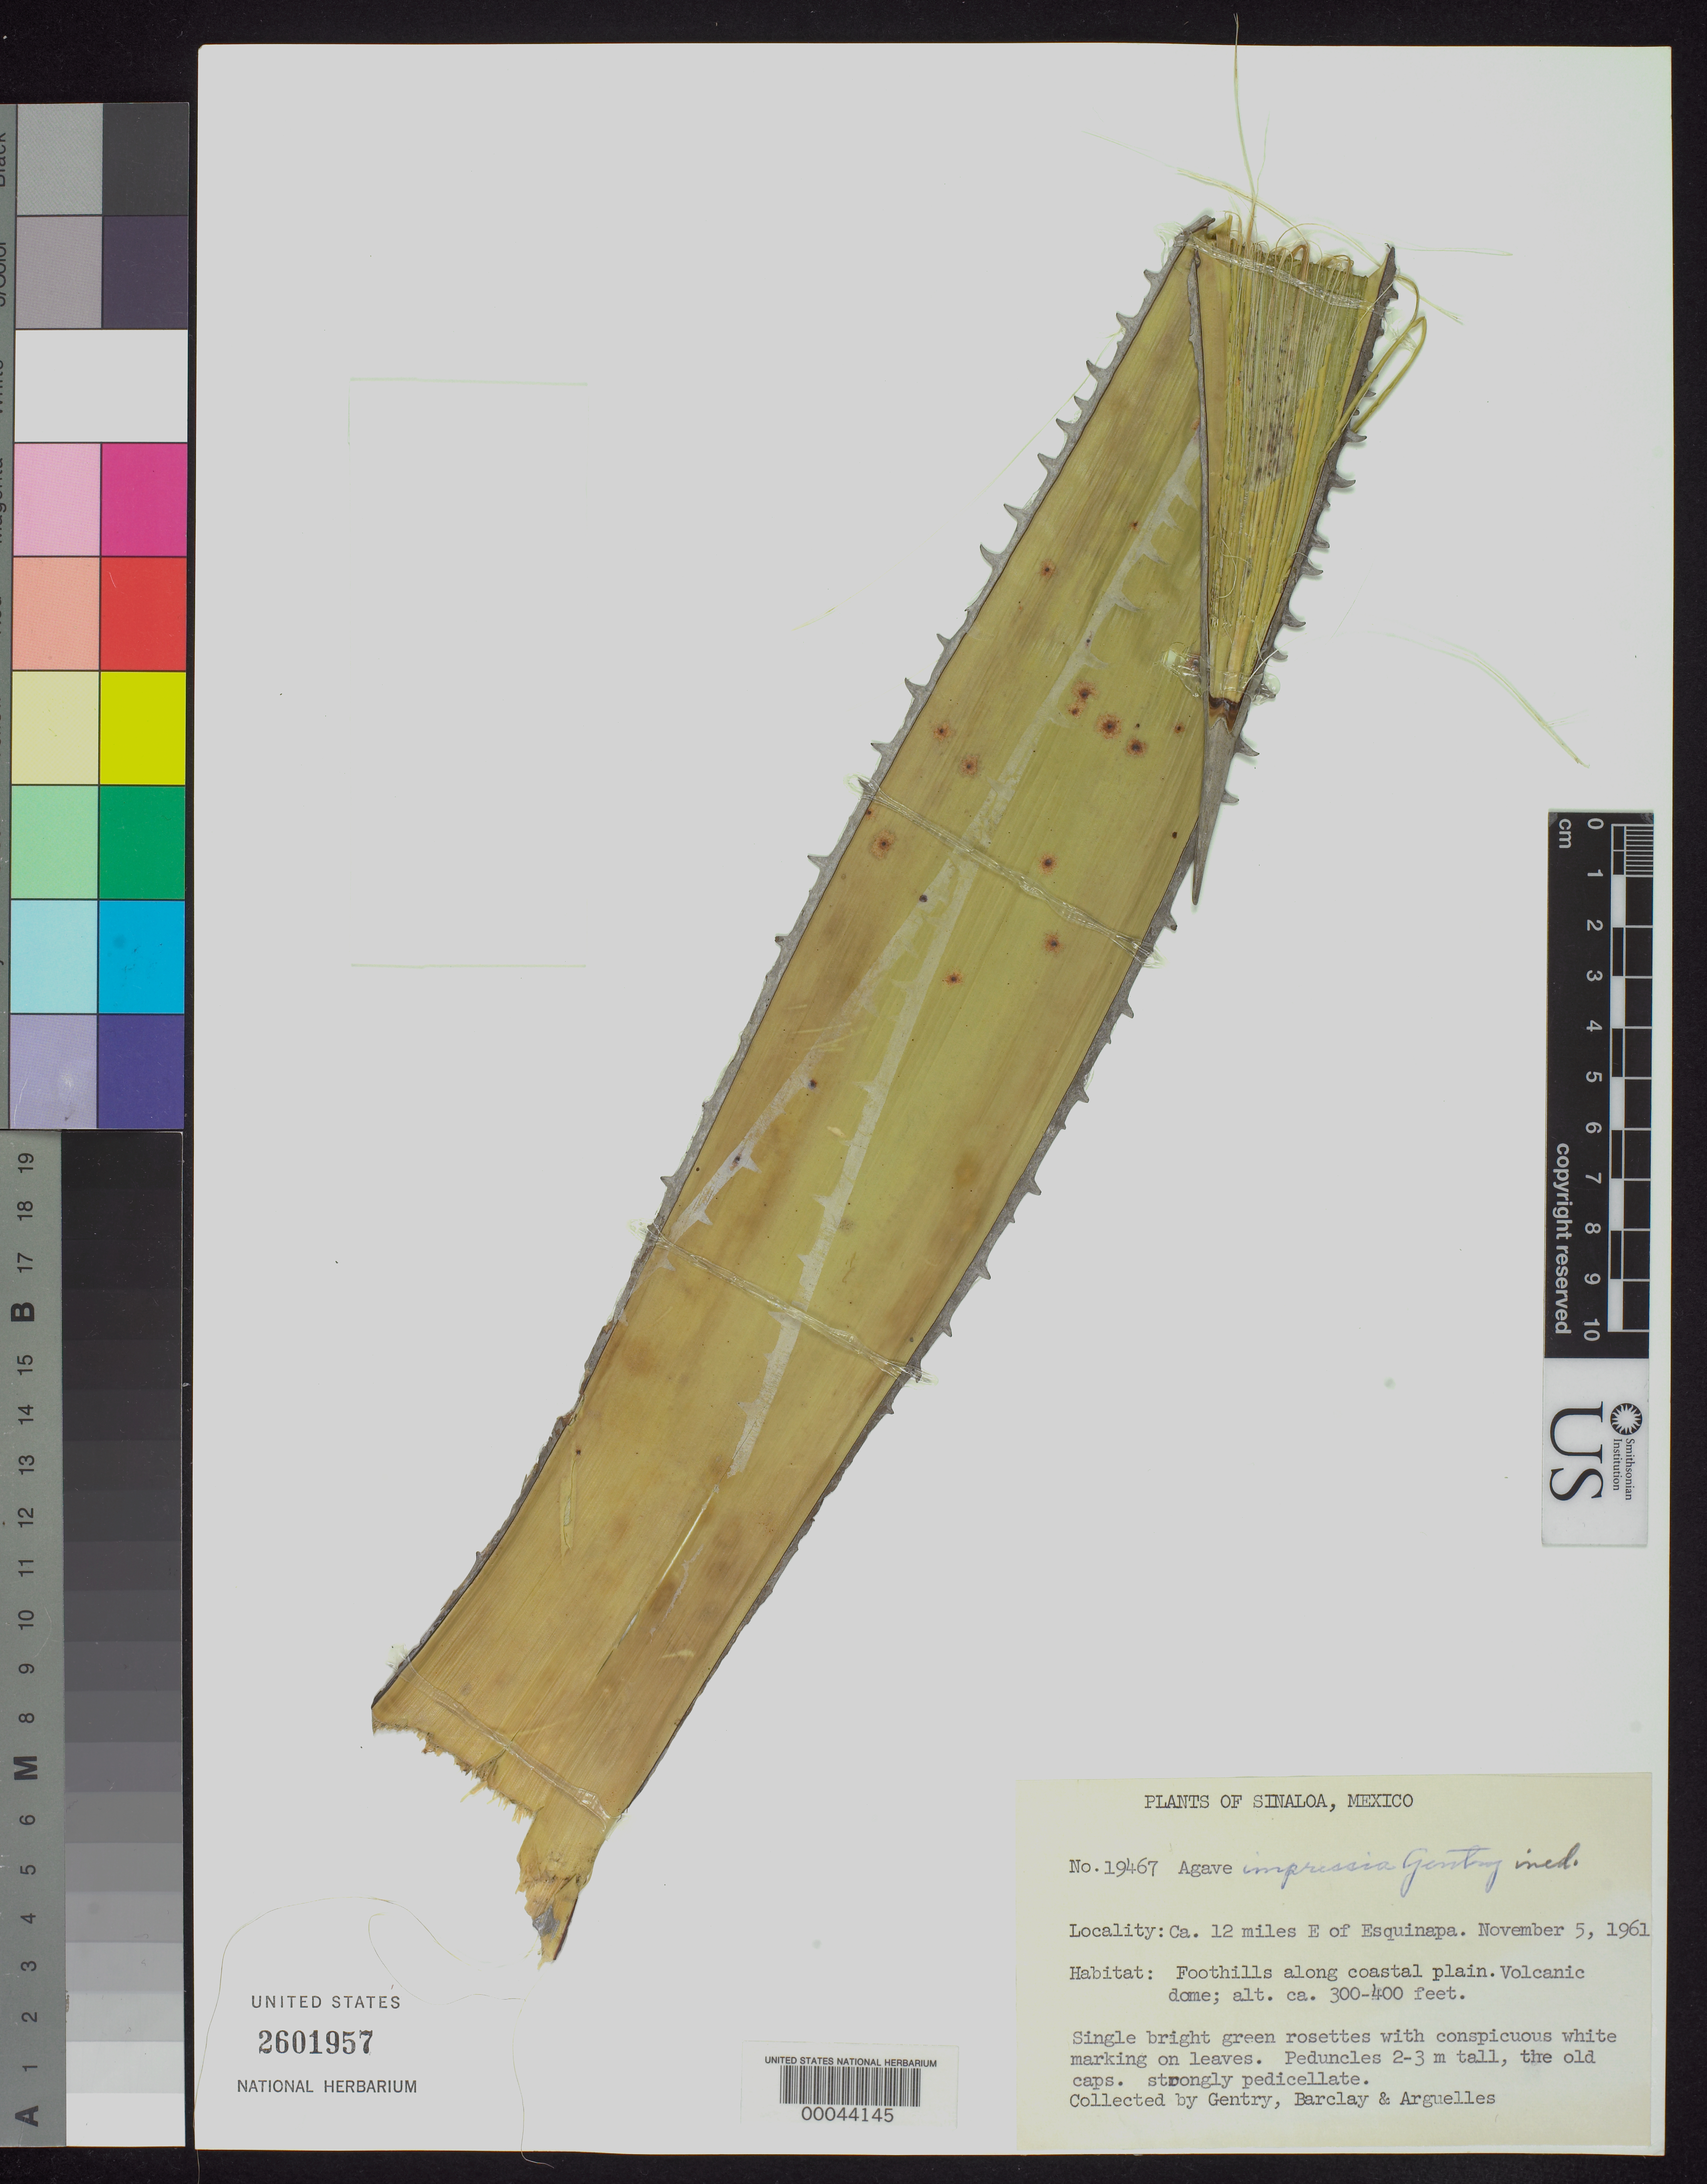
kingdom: Plantae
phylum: Tracheophyta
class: Liliopsida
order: Asparagales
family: Asparagaceae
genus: Agave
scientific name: Agave impressa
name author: Gentry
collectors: H. S. Gentry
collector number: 19467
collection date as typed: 05 Nov 1961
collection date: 1961-11-05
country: Mexico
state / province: Sinaloa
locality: Ca 12 mi E of esquinapa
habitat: Foothills along coastal plain. volcanic dome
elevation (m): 91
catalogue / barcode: US 2601957